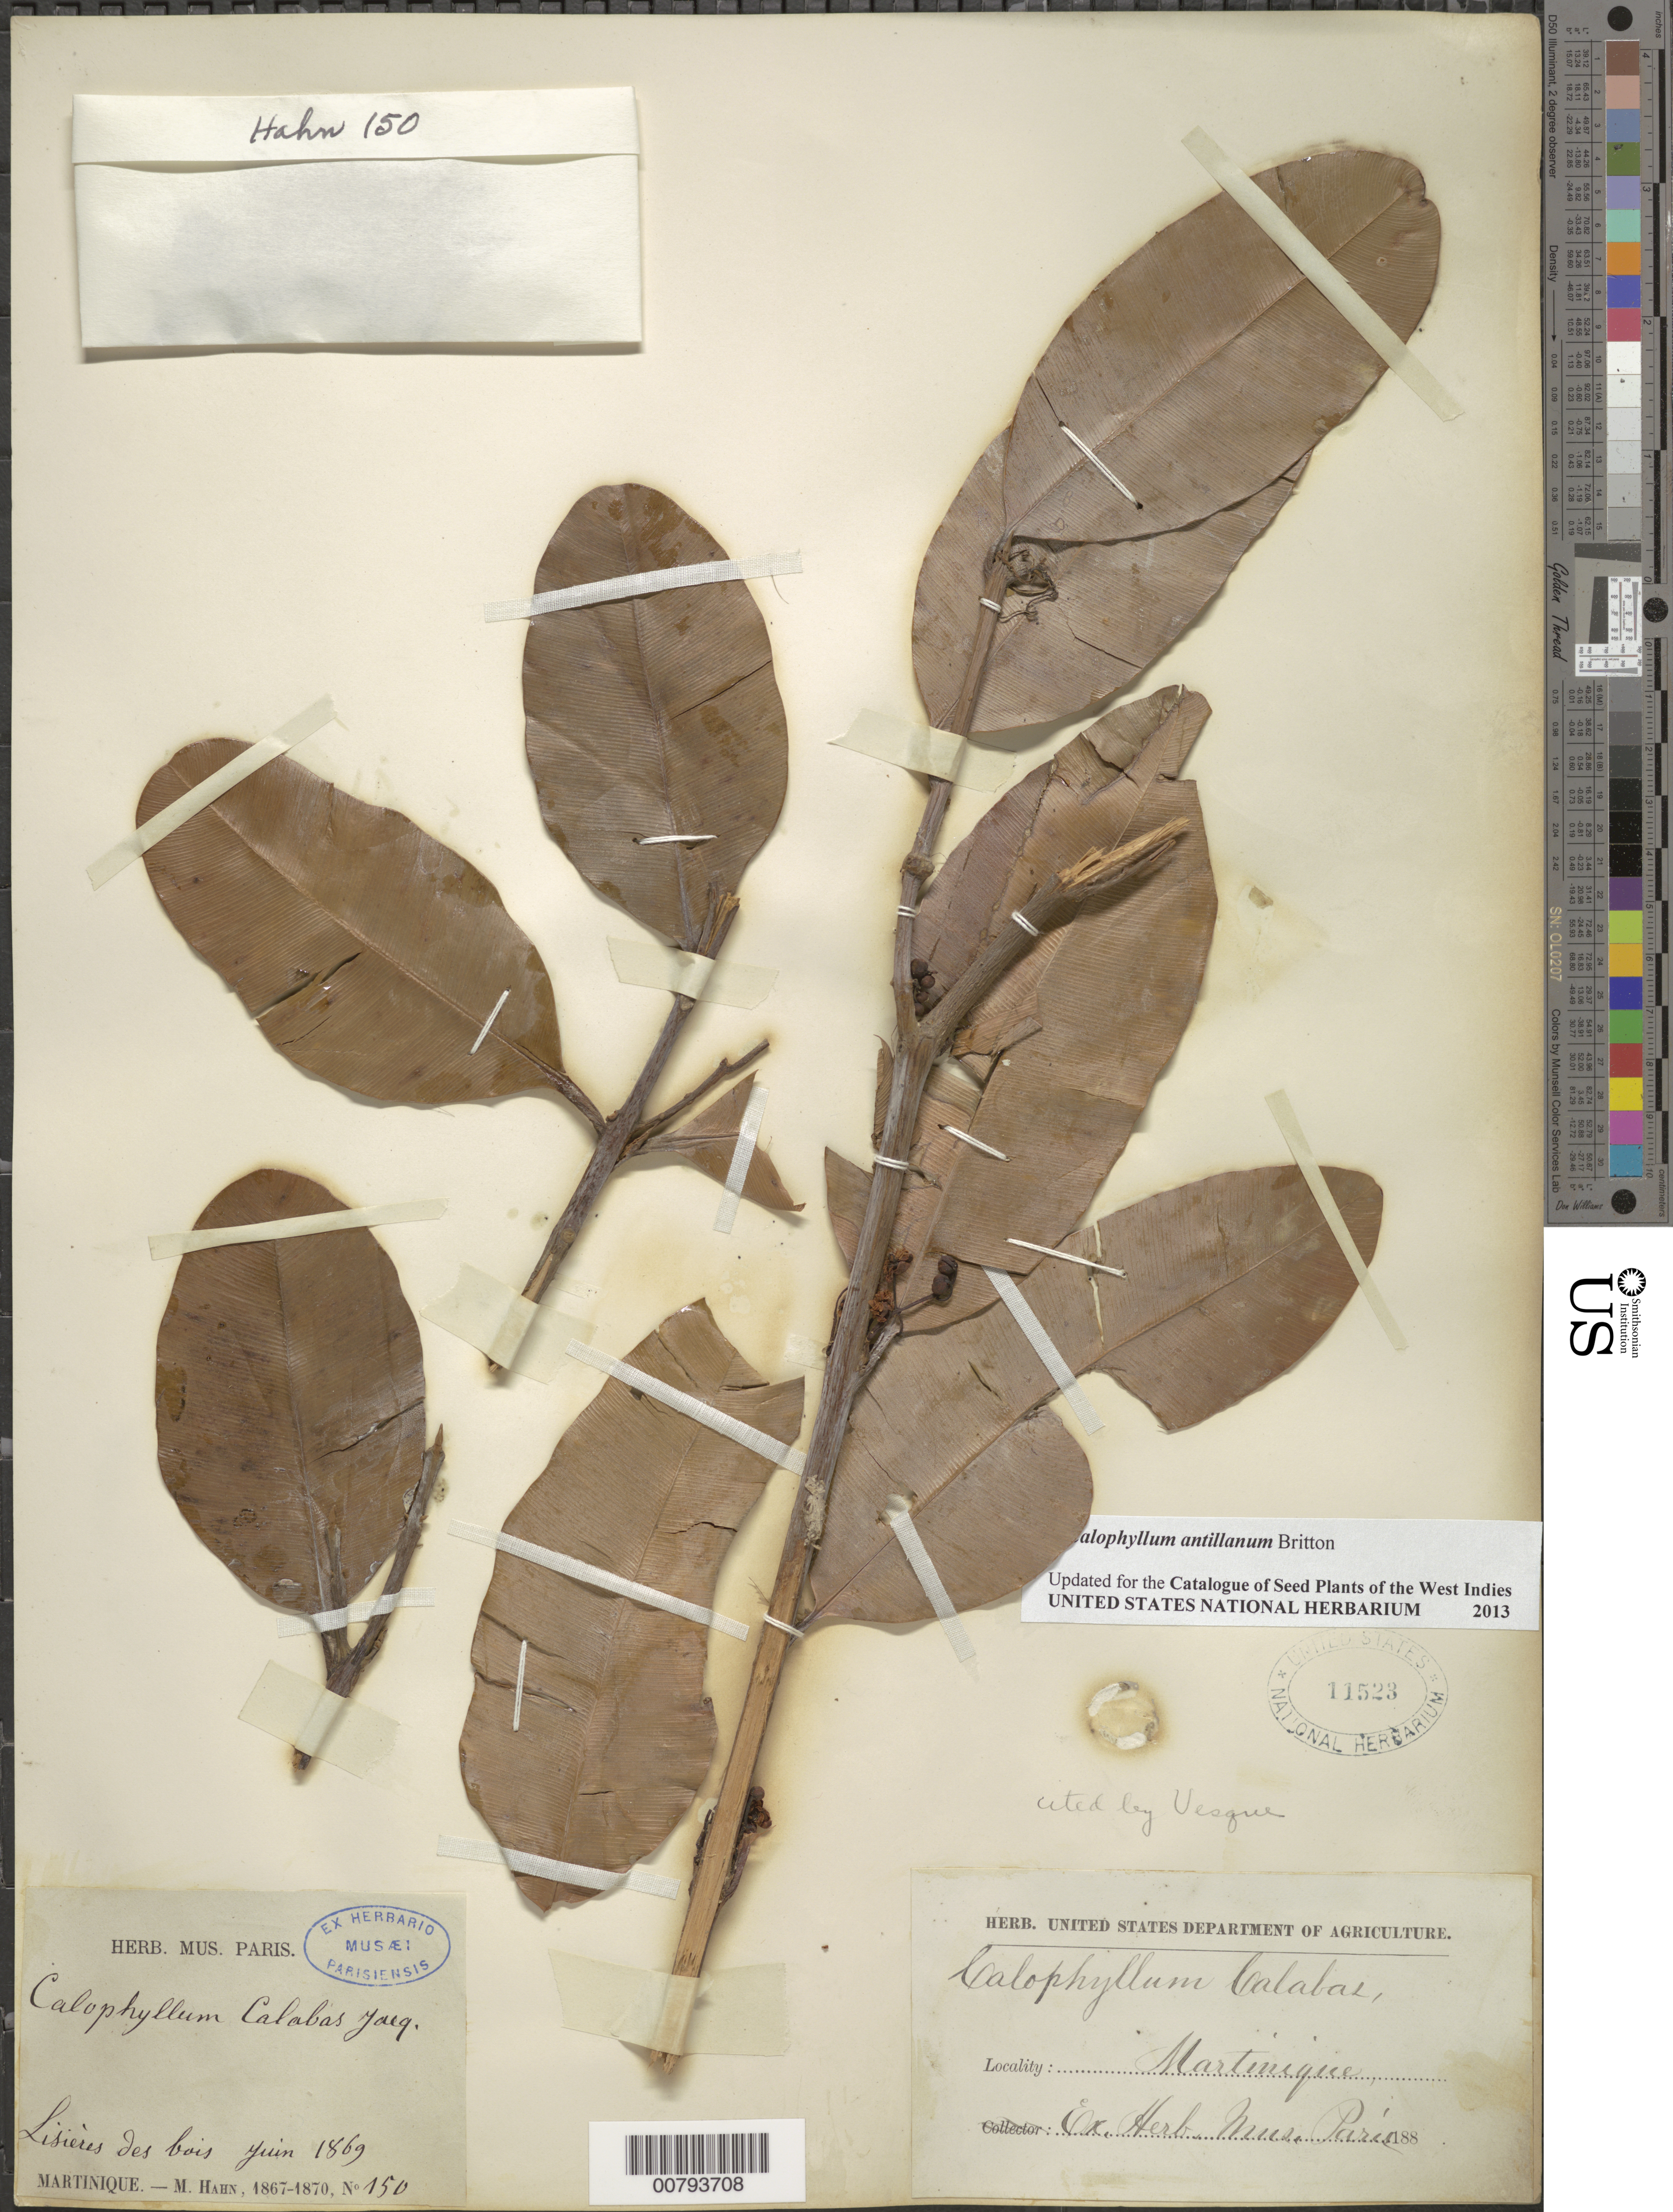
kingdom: Plantae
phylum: Tracheophyta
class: Magnoliopsida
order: Malpighiales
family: Calophyllaceae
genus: Calophyllum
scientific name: Calophyllum antillanum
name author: Britton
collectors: M. Hahn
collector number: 150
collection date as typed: Jun 1869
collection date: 1869-06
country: Martinique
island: Martinique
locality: Edges of woods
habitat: Forest edge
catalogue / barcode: US 11523